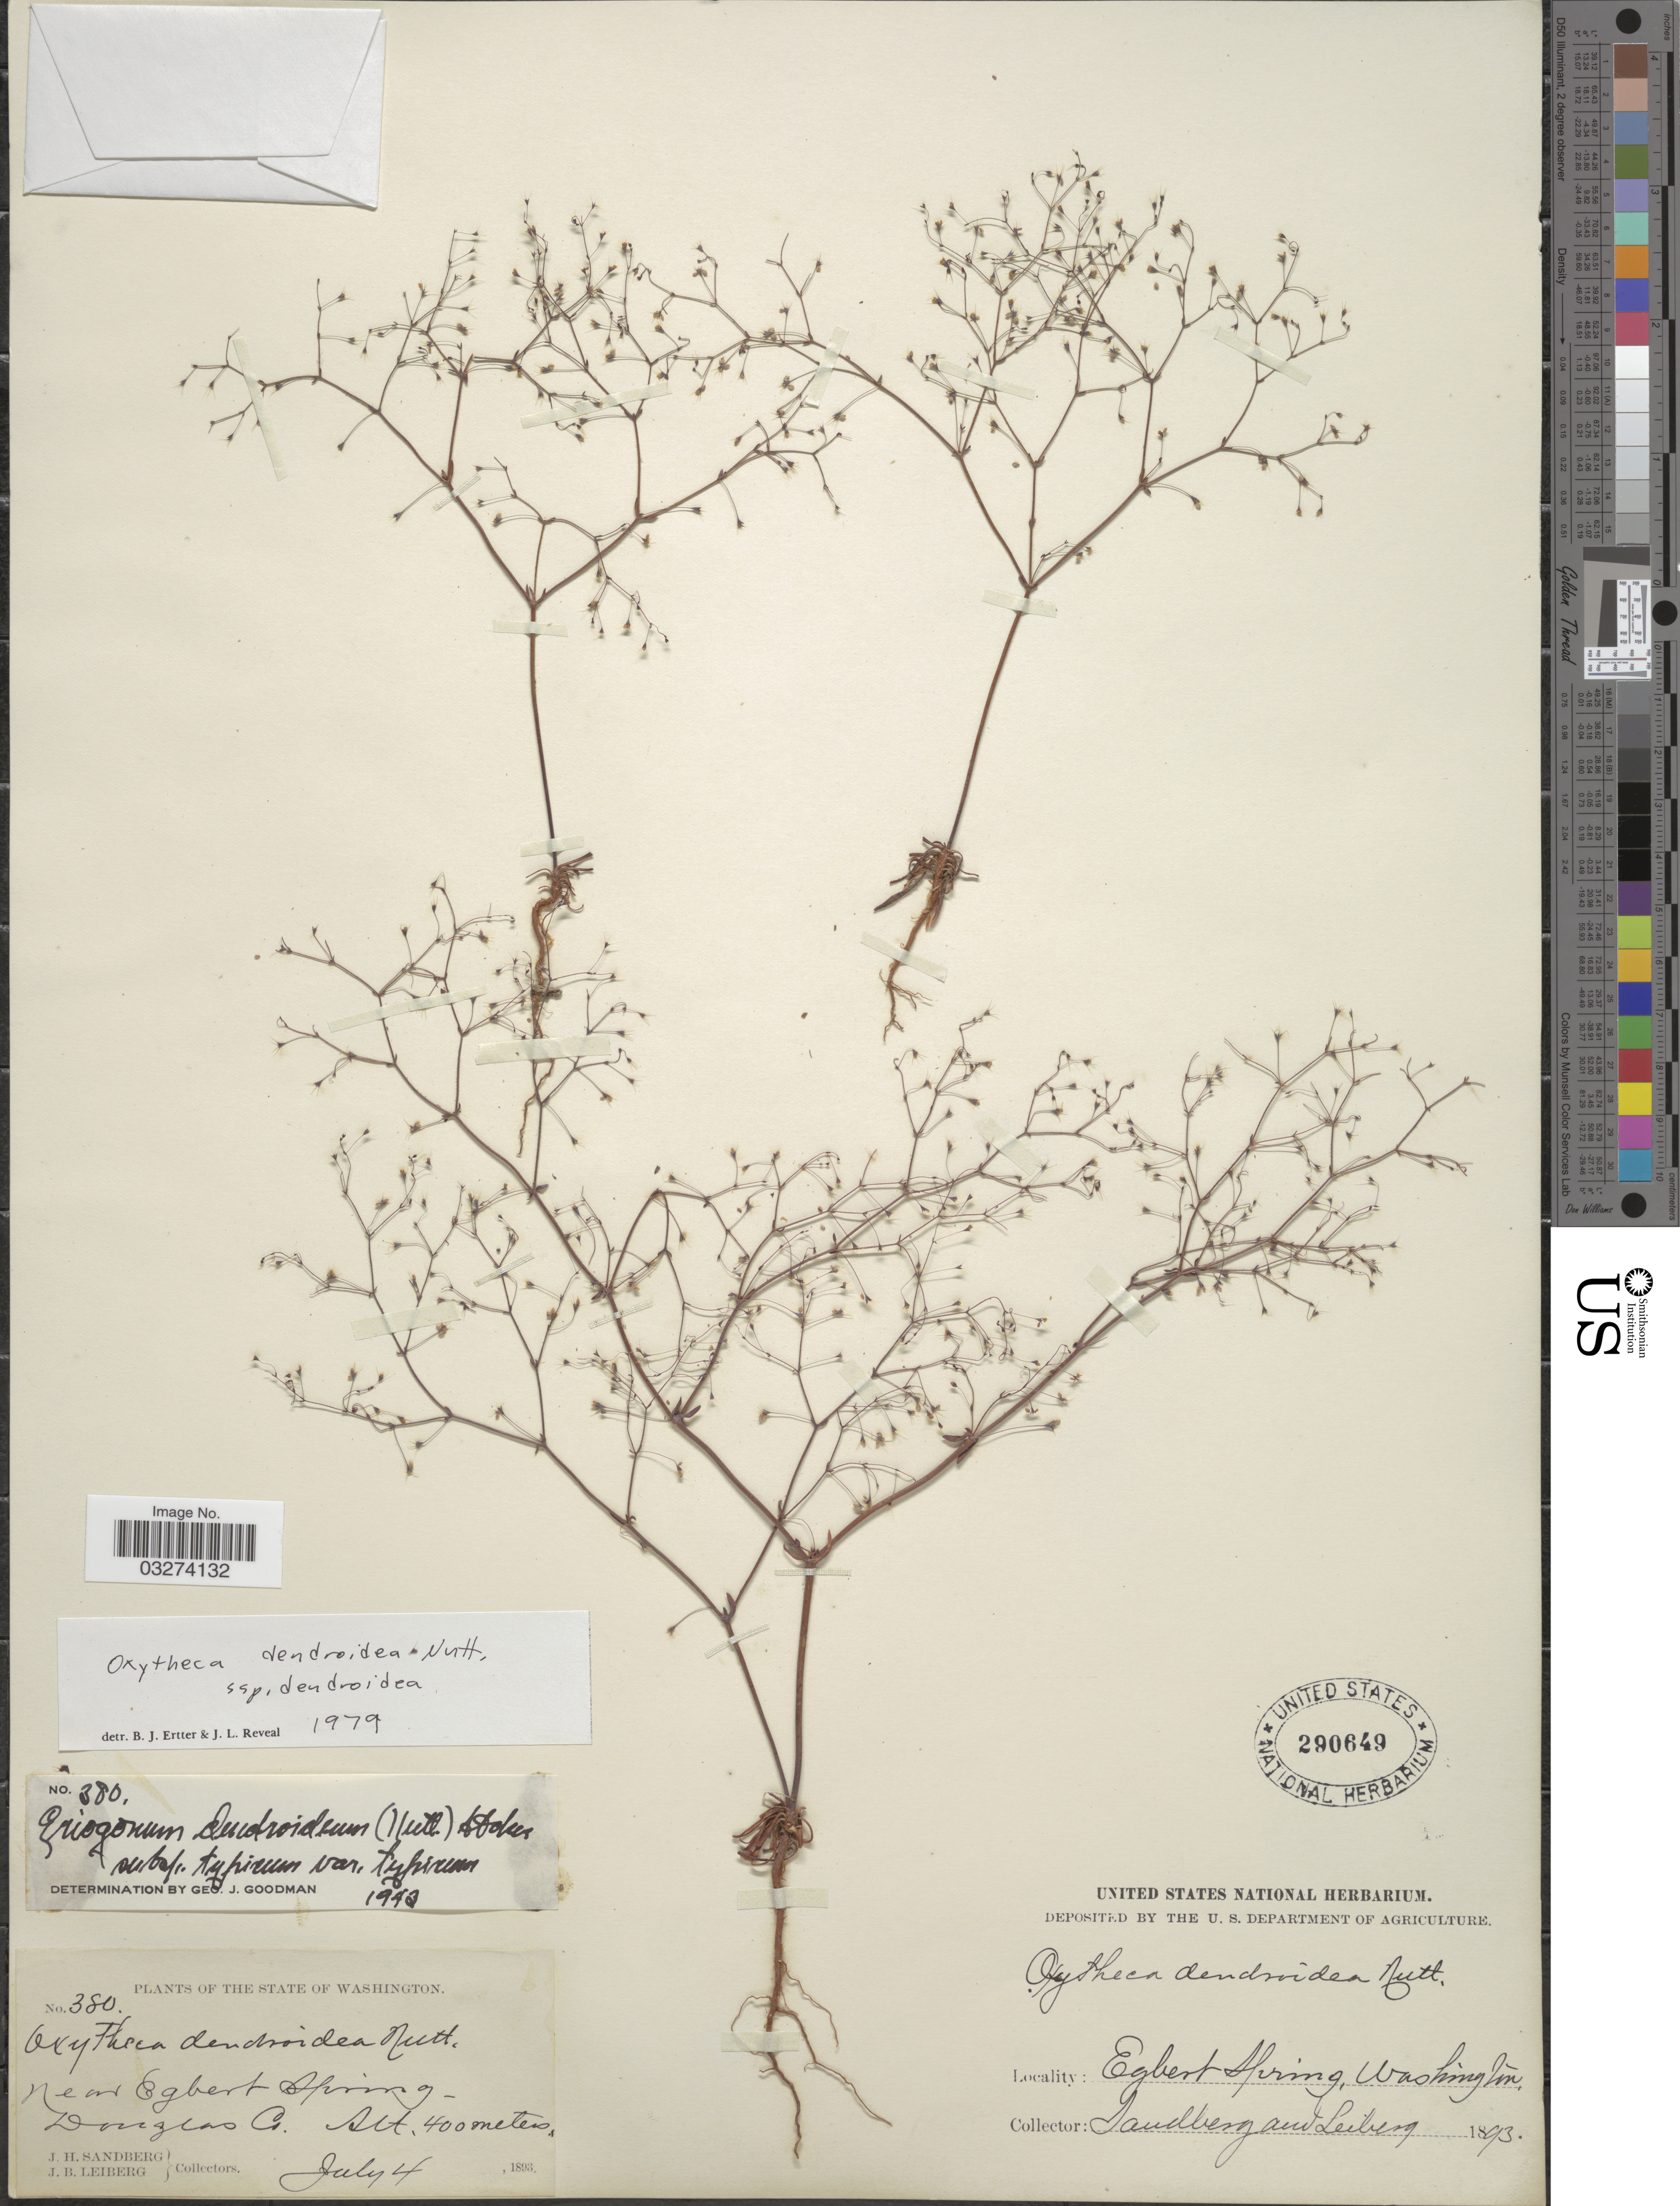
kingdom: Plantae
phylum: Tracheophyta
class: Magnoliopsida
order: Caryophyllales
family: Polygonaceae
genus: Oxytheca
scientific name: Oxytheca dendroidea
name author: Nutt.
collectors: J. H. Sandberg & J. B. Leiberg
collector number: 380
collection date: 1893-07-04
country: United States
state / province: Washington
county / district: Douglas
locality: Near Egbert Spring, Douglas Co.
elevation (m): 400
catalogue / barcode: US 290649